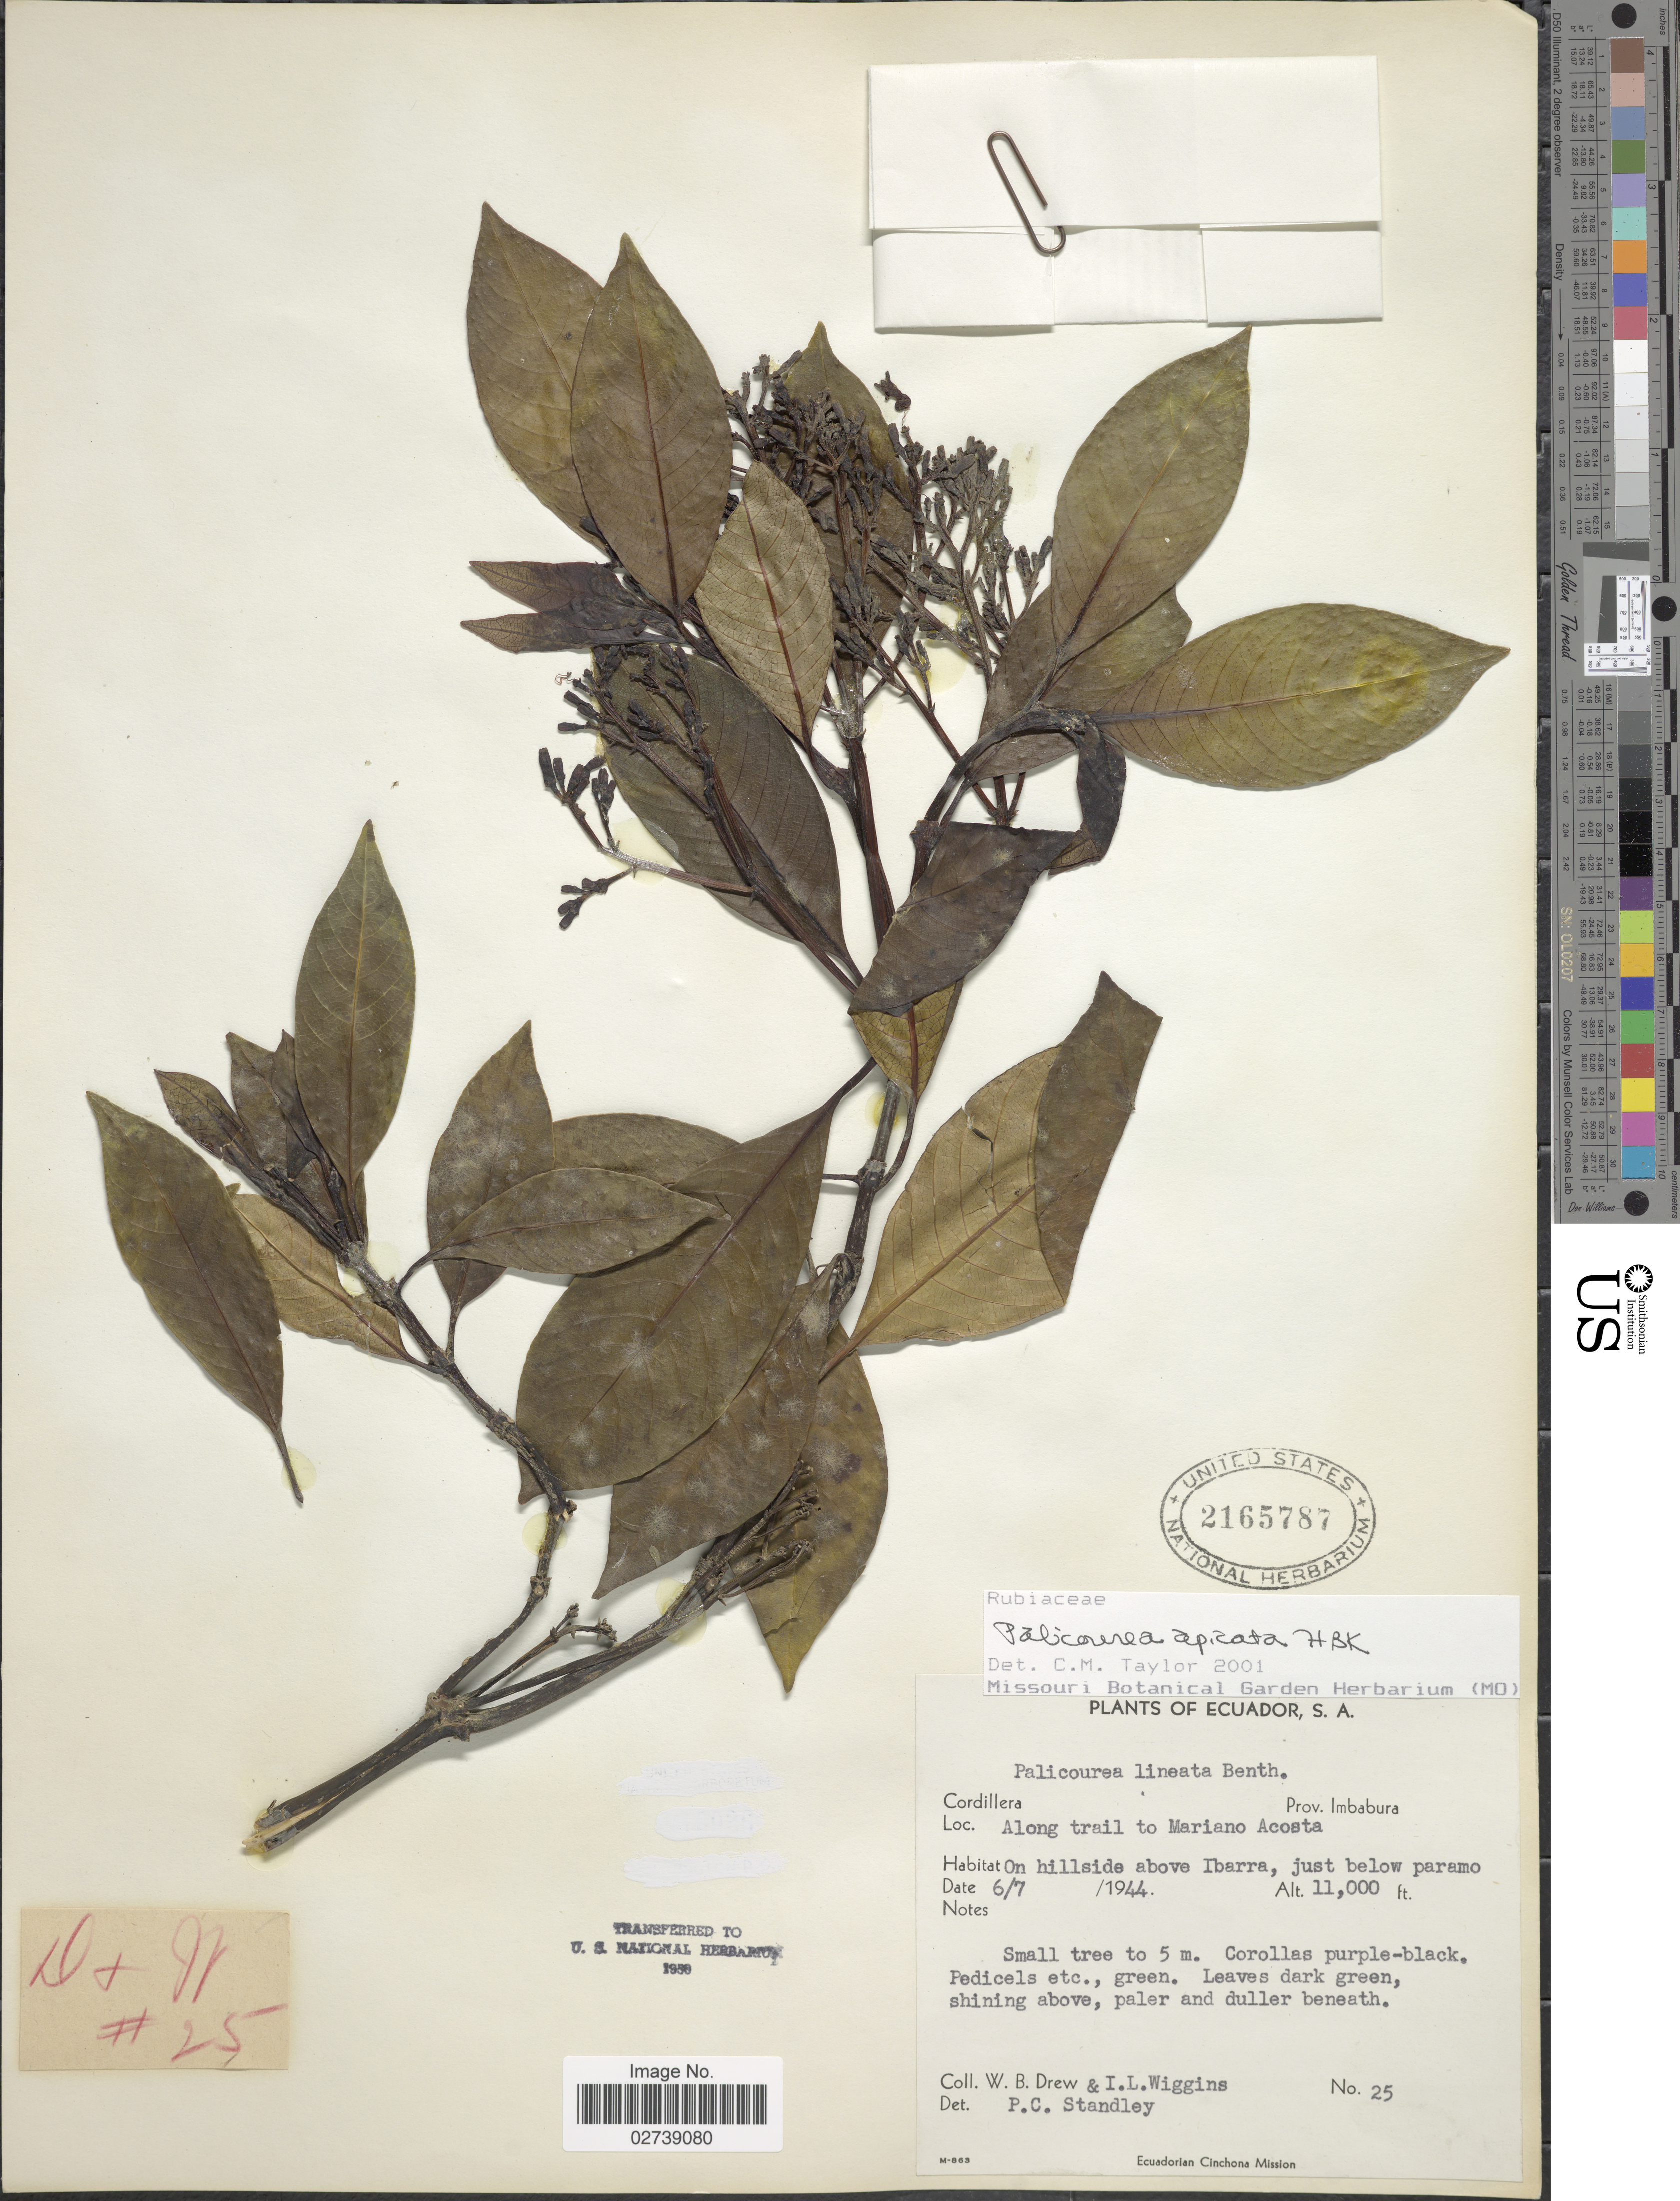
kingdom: Plantae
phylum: Tracheophyta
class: Magnoliopsida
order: Gentianales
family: Rubiaceae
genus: Palicourea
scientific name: Palicourea apicata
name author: Kunth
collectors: W. B. Drew & I. L. Wiggins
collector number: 25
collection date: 1944-07-06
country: Ecuador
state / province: Imbabura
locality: Along trail to Mariano Acosta.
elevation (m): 3353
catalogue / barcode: US 2165787